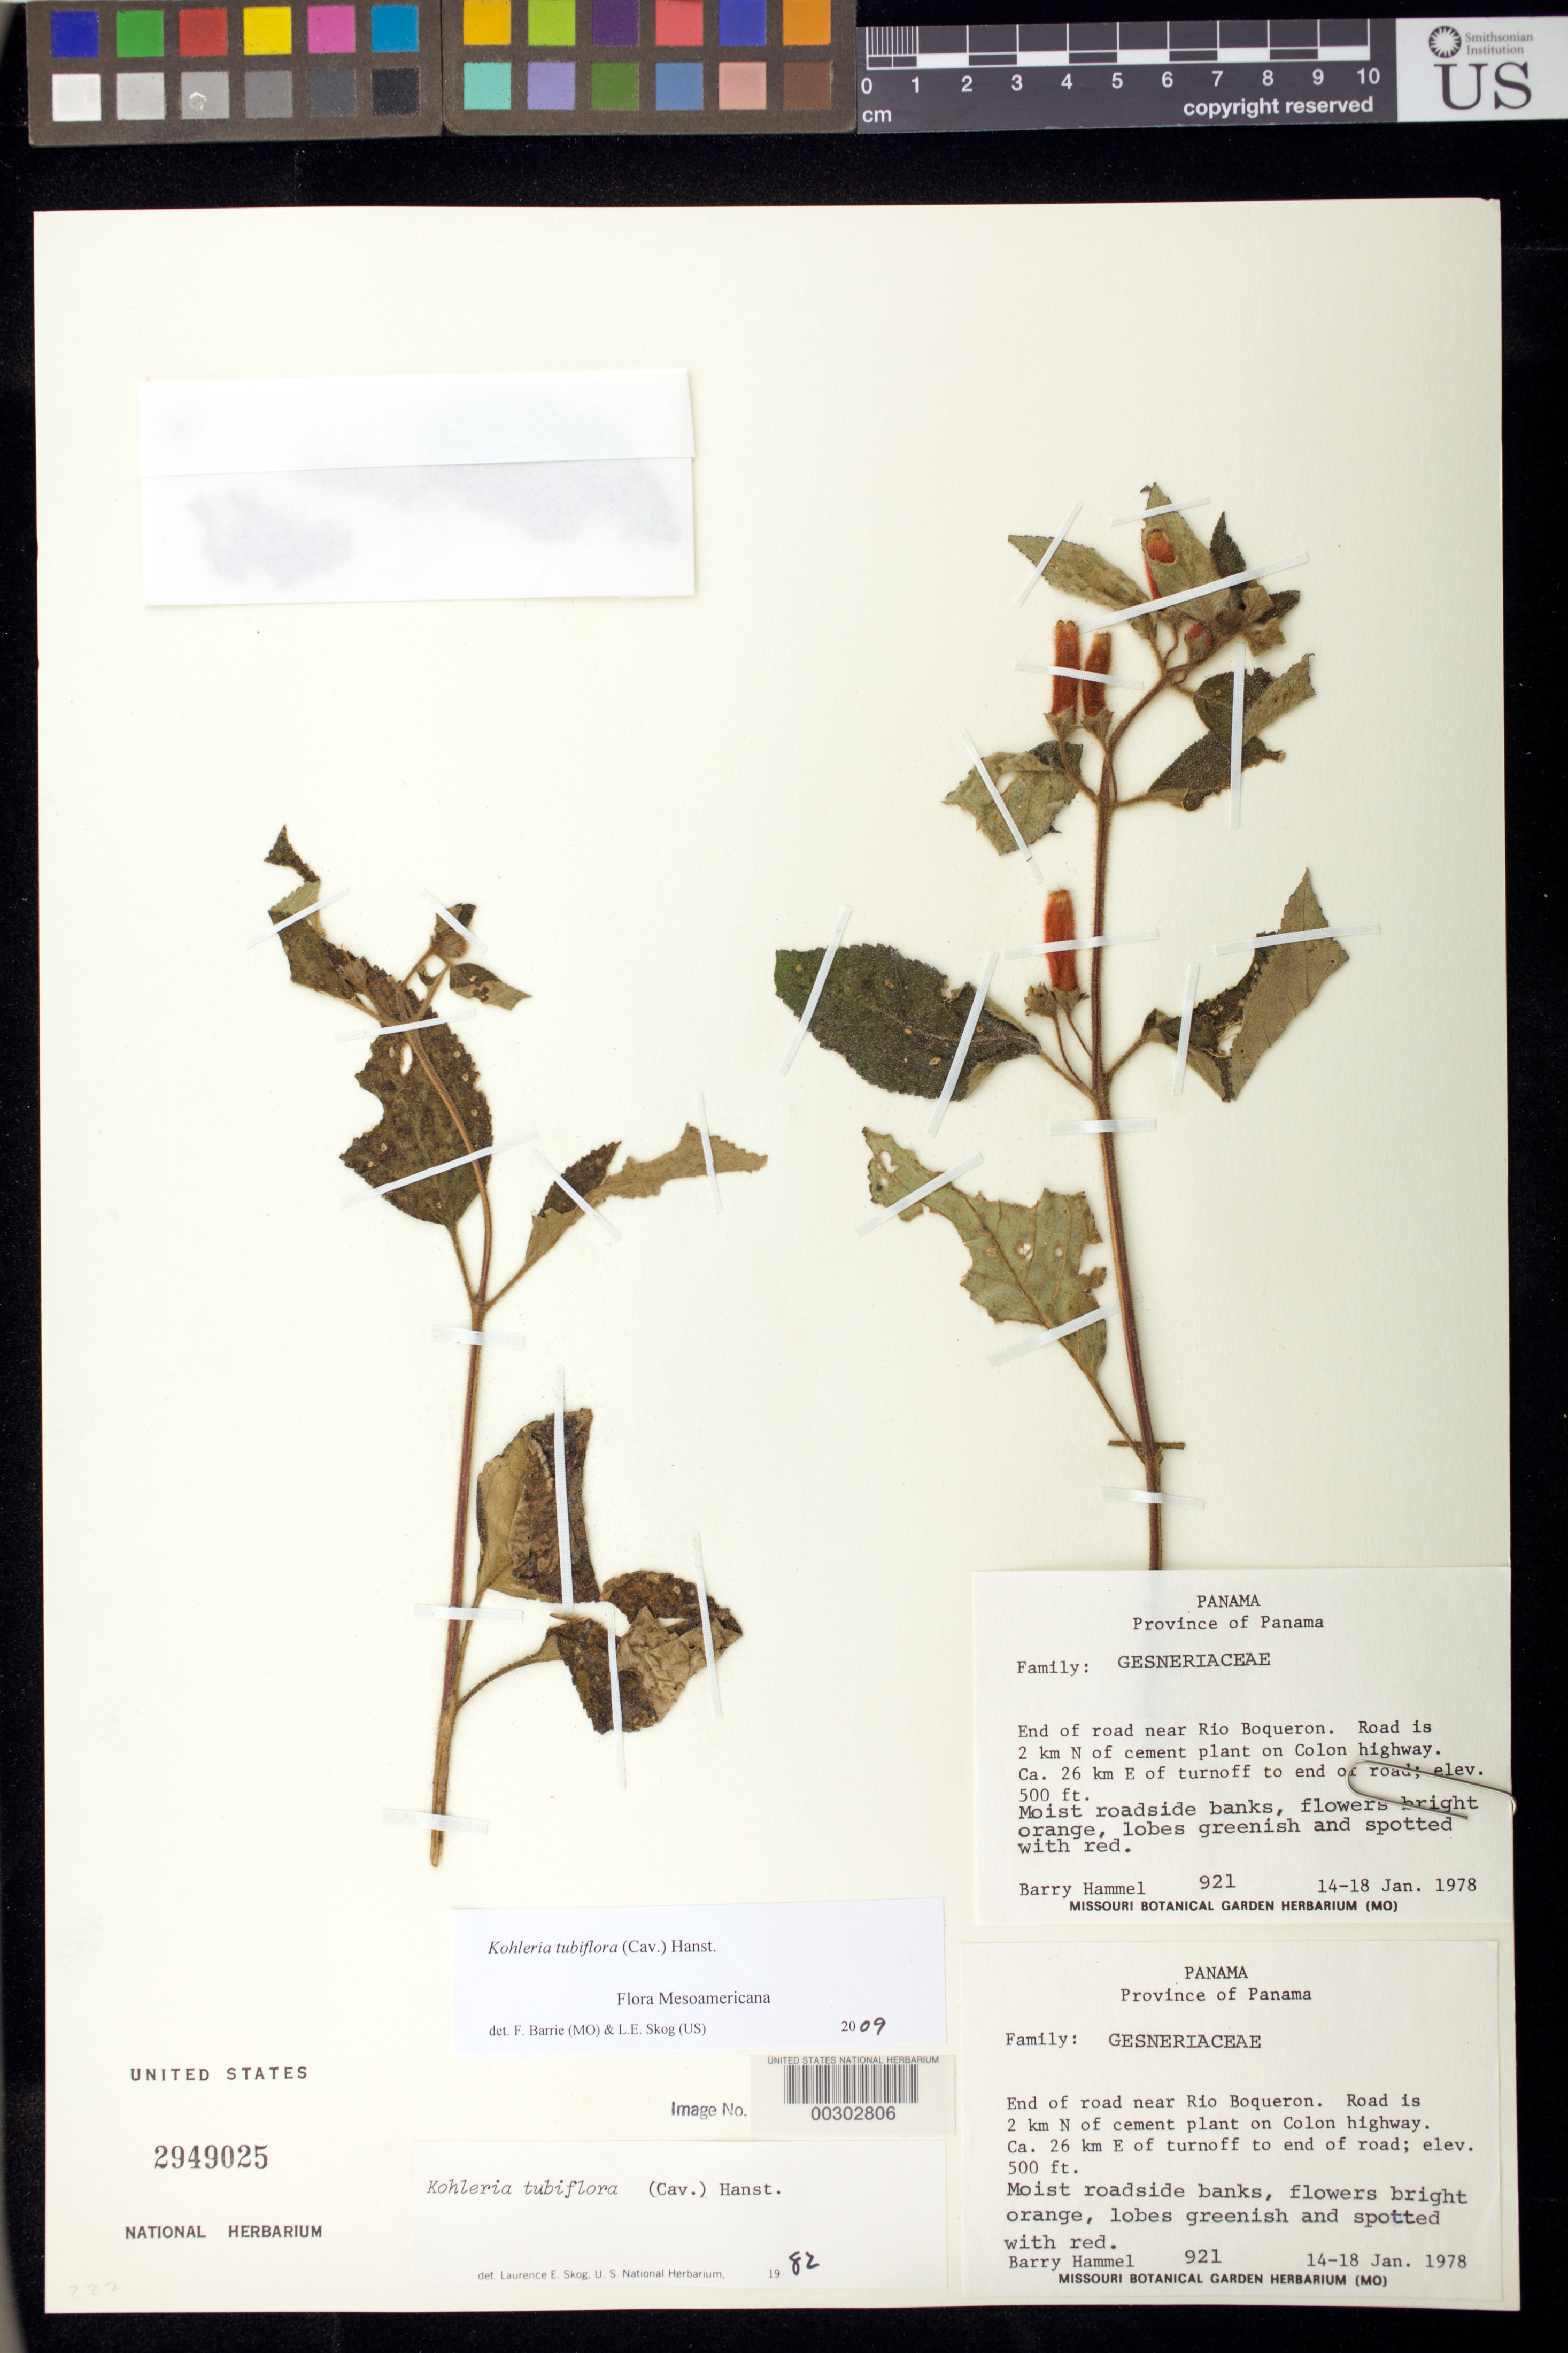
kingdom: Plantae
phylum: Tracheophyta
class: Magnoliopsida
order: Lamiales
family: Gesneriaceae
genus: Kohleria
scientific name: Kohleria tubiflora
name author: (Cav.) Hanst.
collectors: B. Hammel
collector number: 921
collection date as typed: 14-18 Jan 1978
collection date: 1978-01-14/1978-01-18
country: Panama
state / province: Panamá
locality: End of road near Rio Boqueron, road is 2 km N of cement plant on Colon highway,ca 26 km E of turnoff to end of road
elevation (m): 152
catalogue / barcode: US 2949025